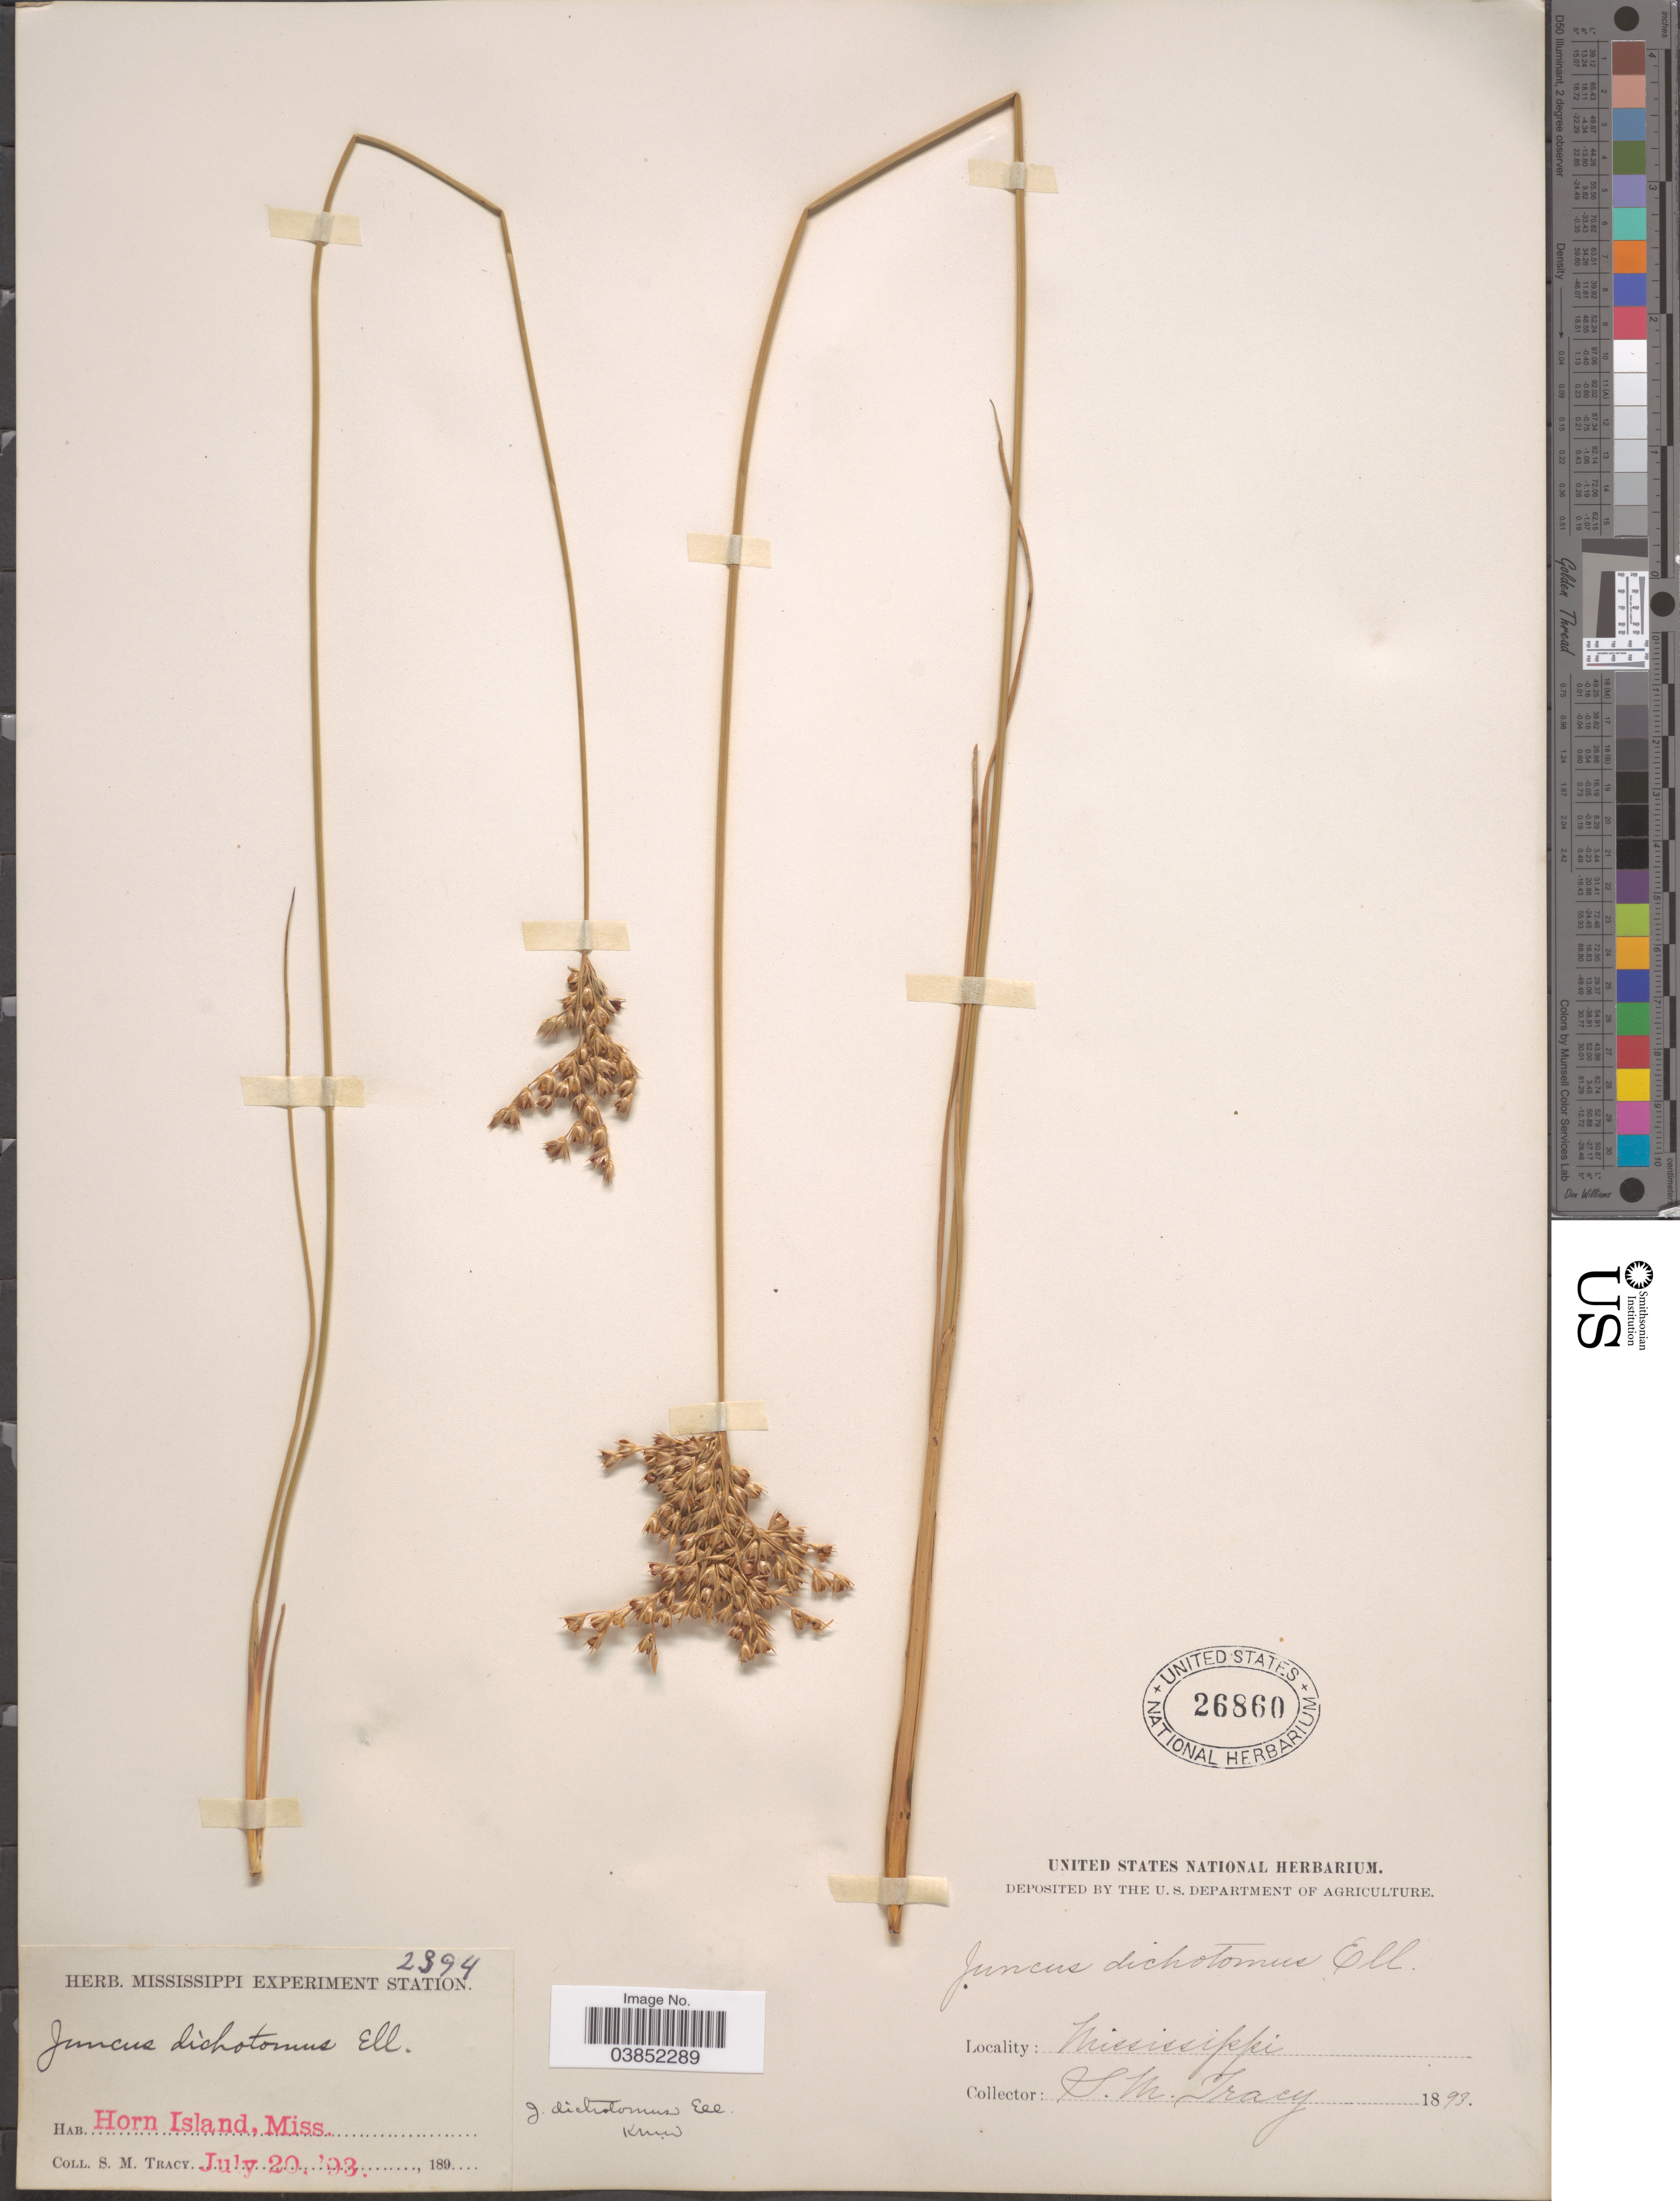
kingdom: Plantae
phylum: Tracheophyta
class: Liliopsida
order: Poales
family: Juncaceae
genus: Juncus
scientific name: Juncus dichotomus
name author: Elliott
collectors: S. M. Tracy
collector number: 2394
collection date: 1893-07-20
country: United States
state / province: Mississippi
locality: Horn Island.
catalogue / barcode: US 26860